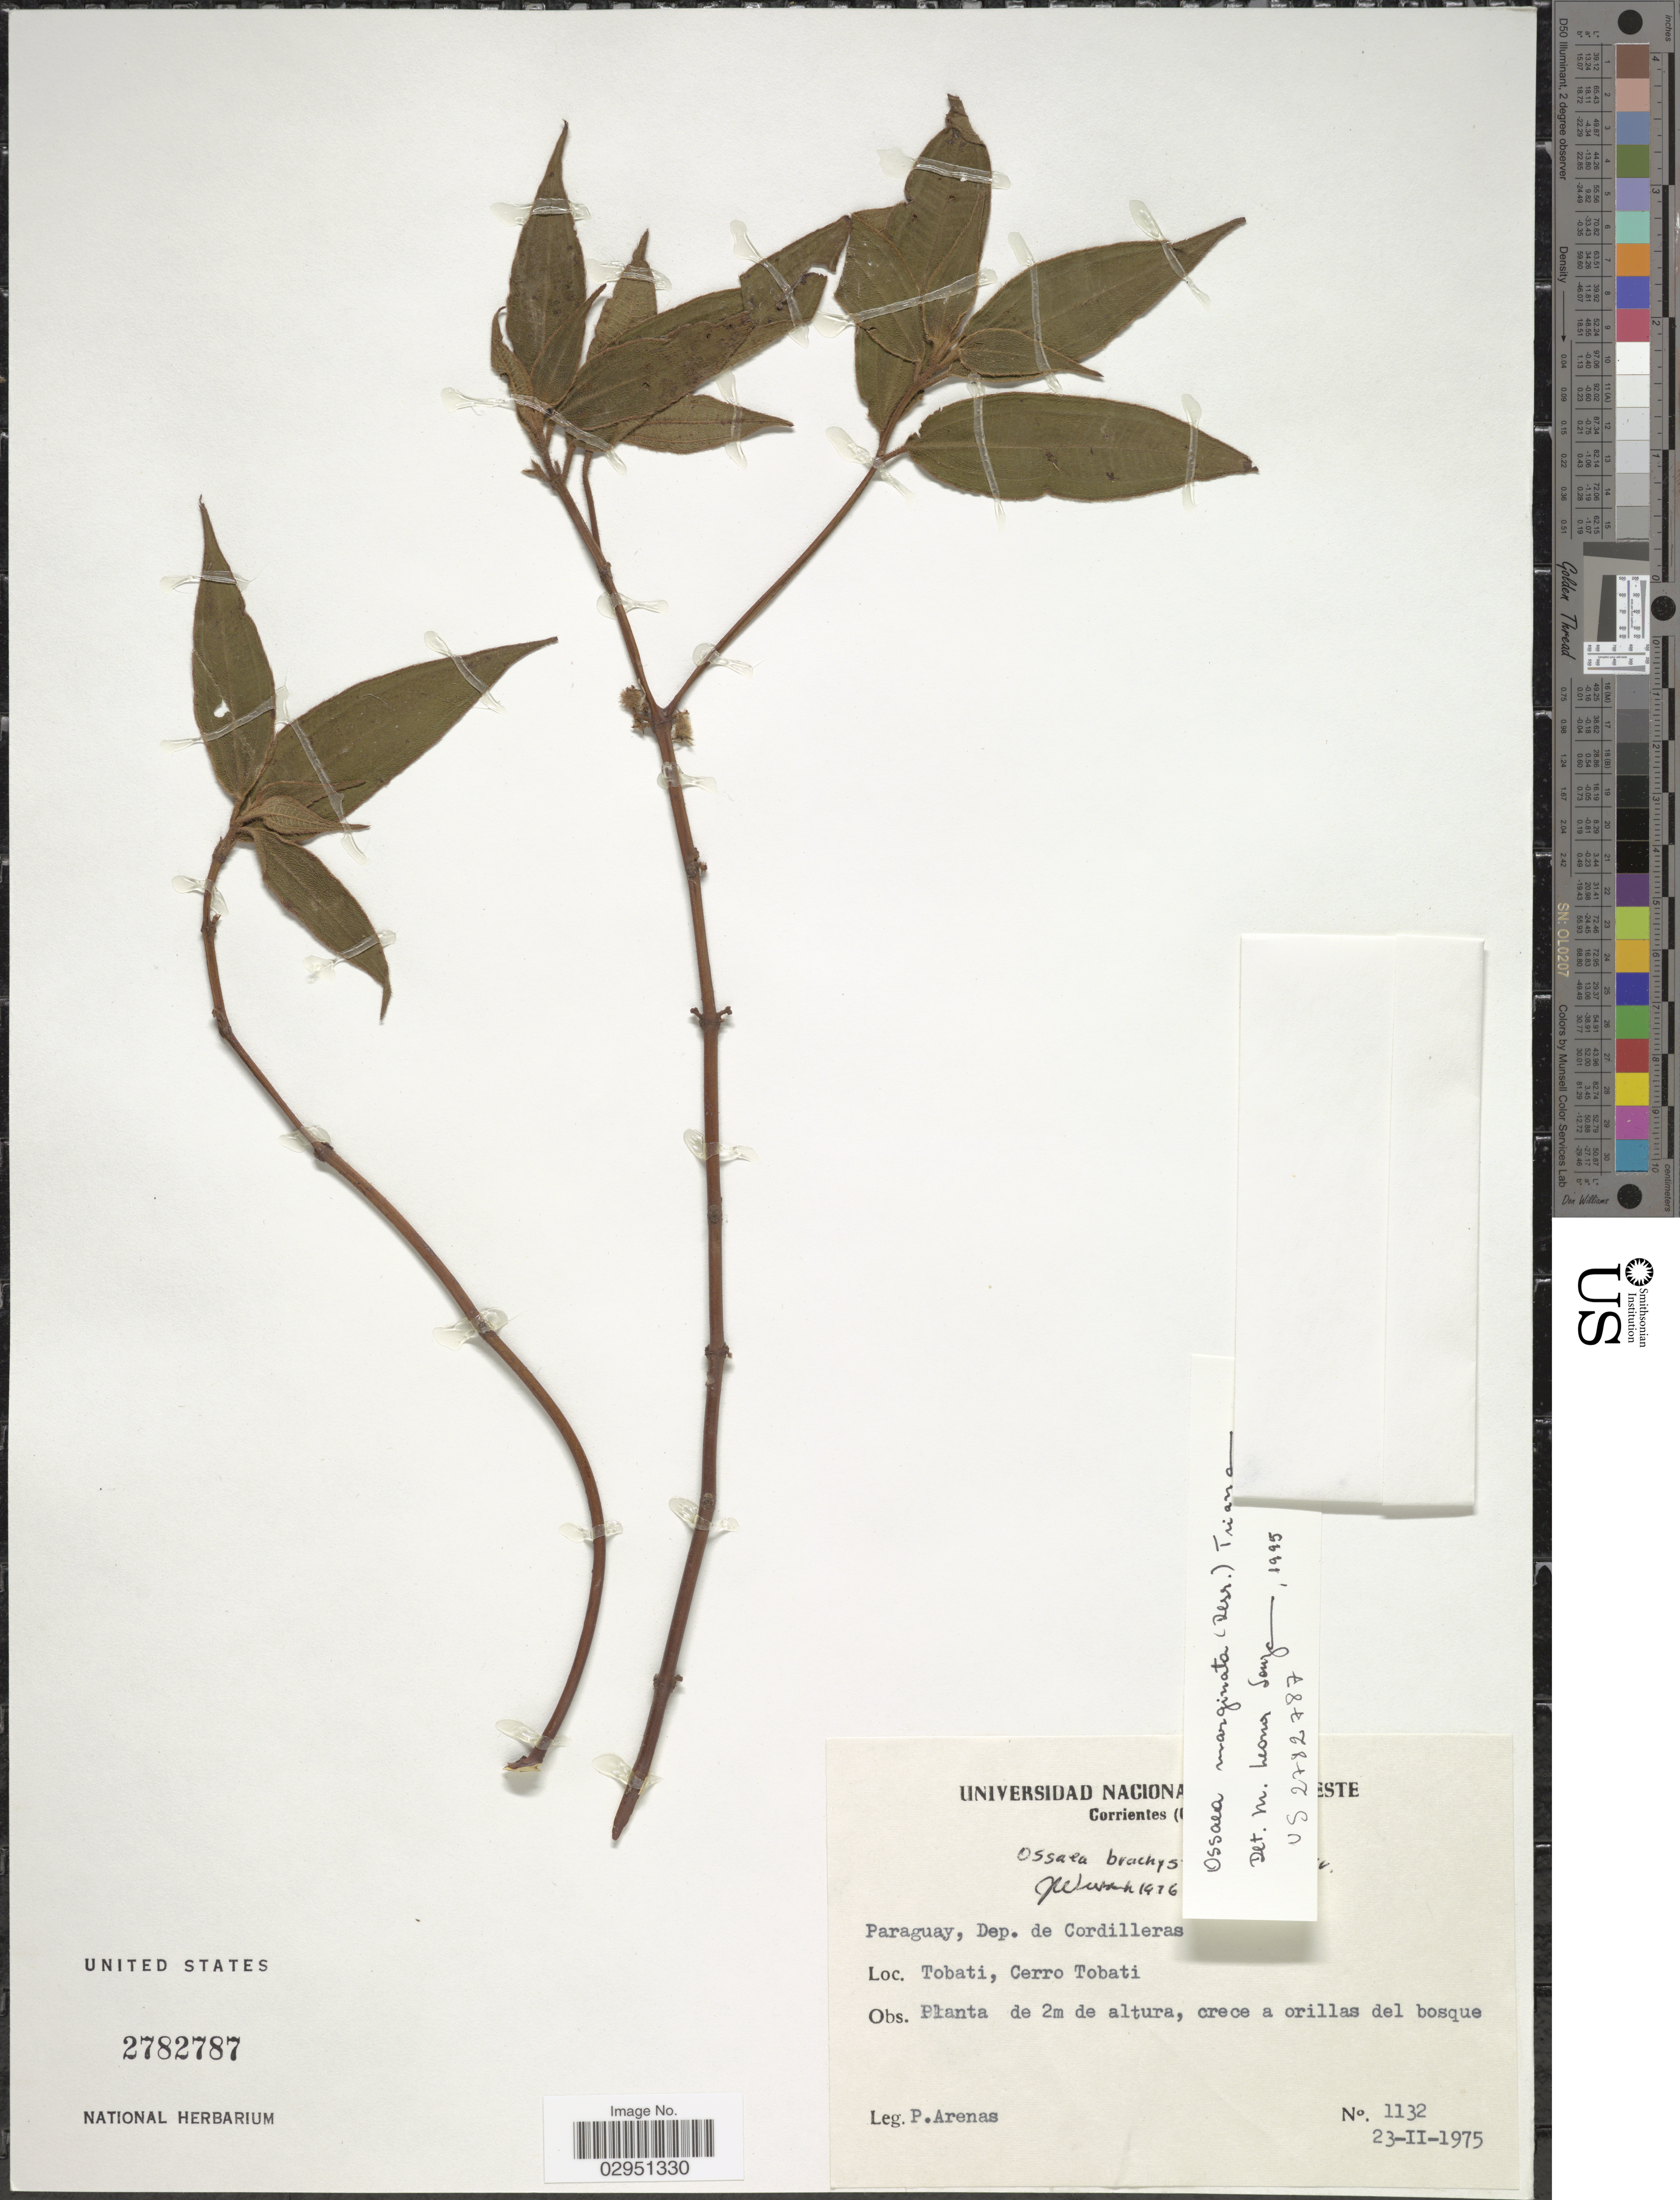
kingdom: Plantae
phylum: Tracheophyta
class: Magnoliopsida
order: Myrtales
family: Melastomataceae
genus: Ossaea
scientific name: Ossaea brachystachya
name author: Naudin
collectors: P. Arenas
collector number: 1132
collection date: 1975-02-23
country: Paraguay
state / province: Cordillera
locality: Dep. de Cordilleras, Tobati, Cerro Tobati.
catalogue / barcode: US 2782787